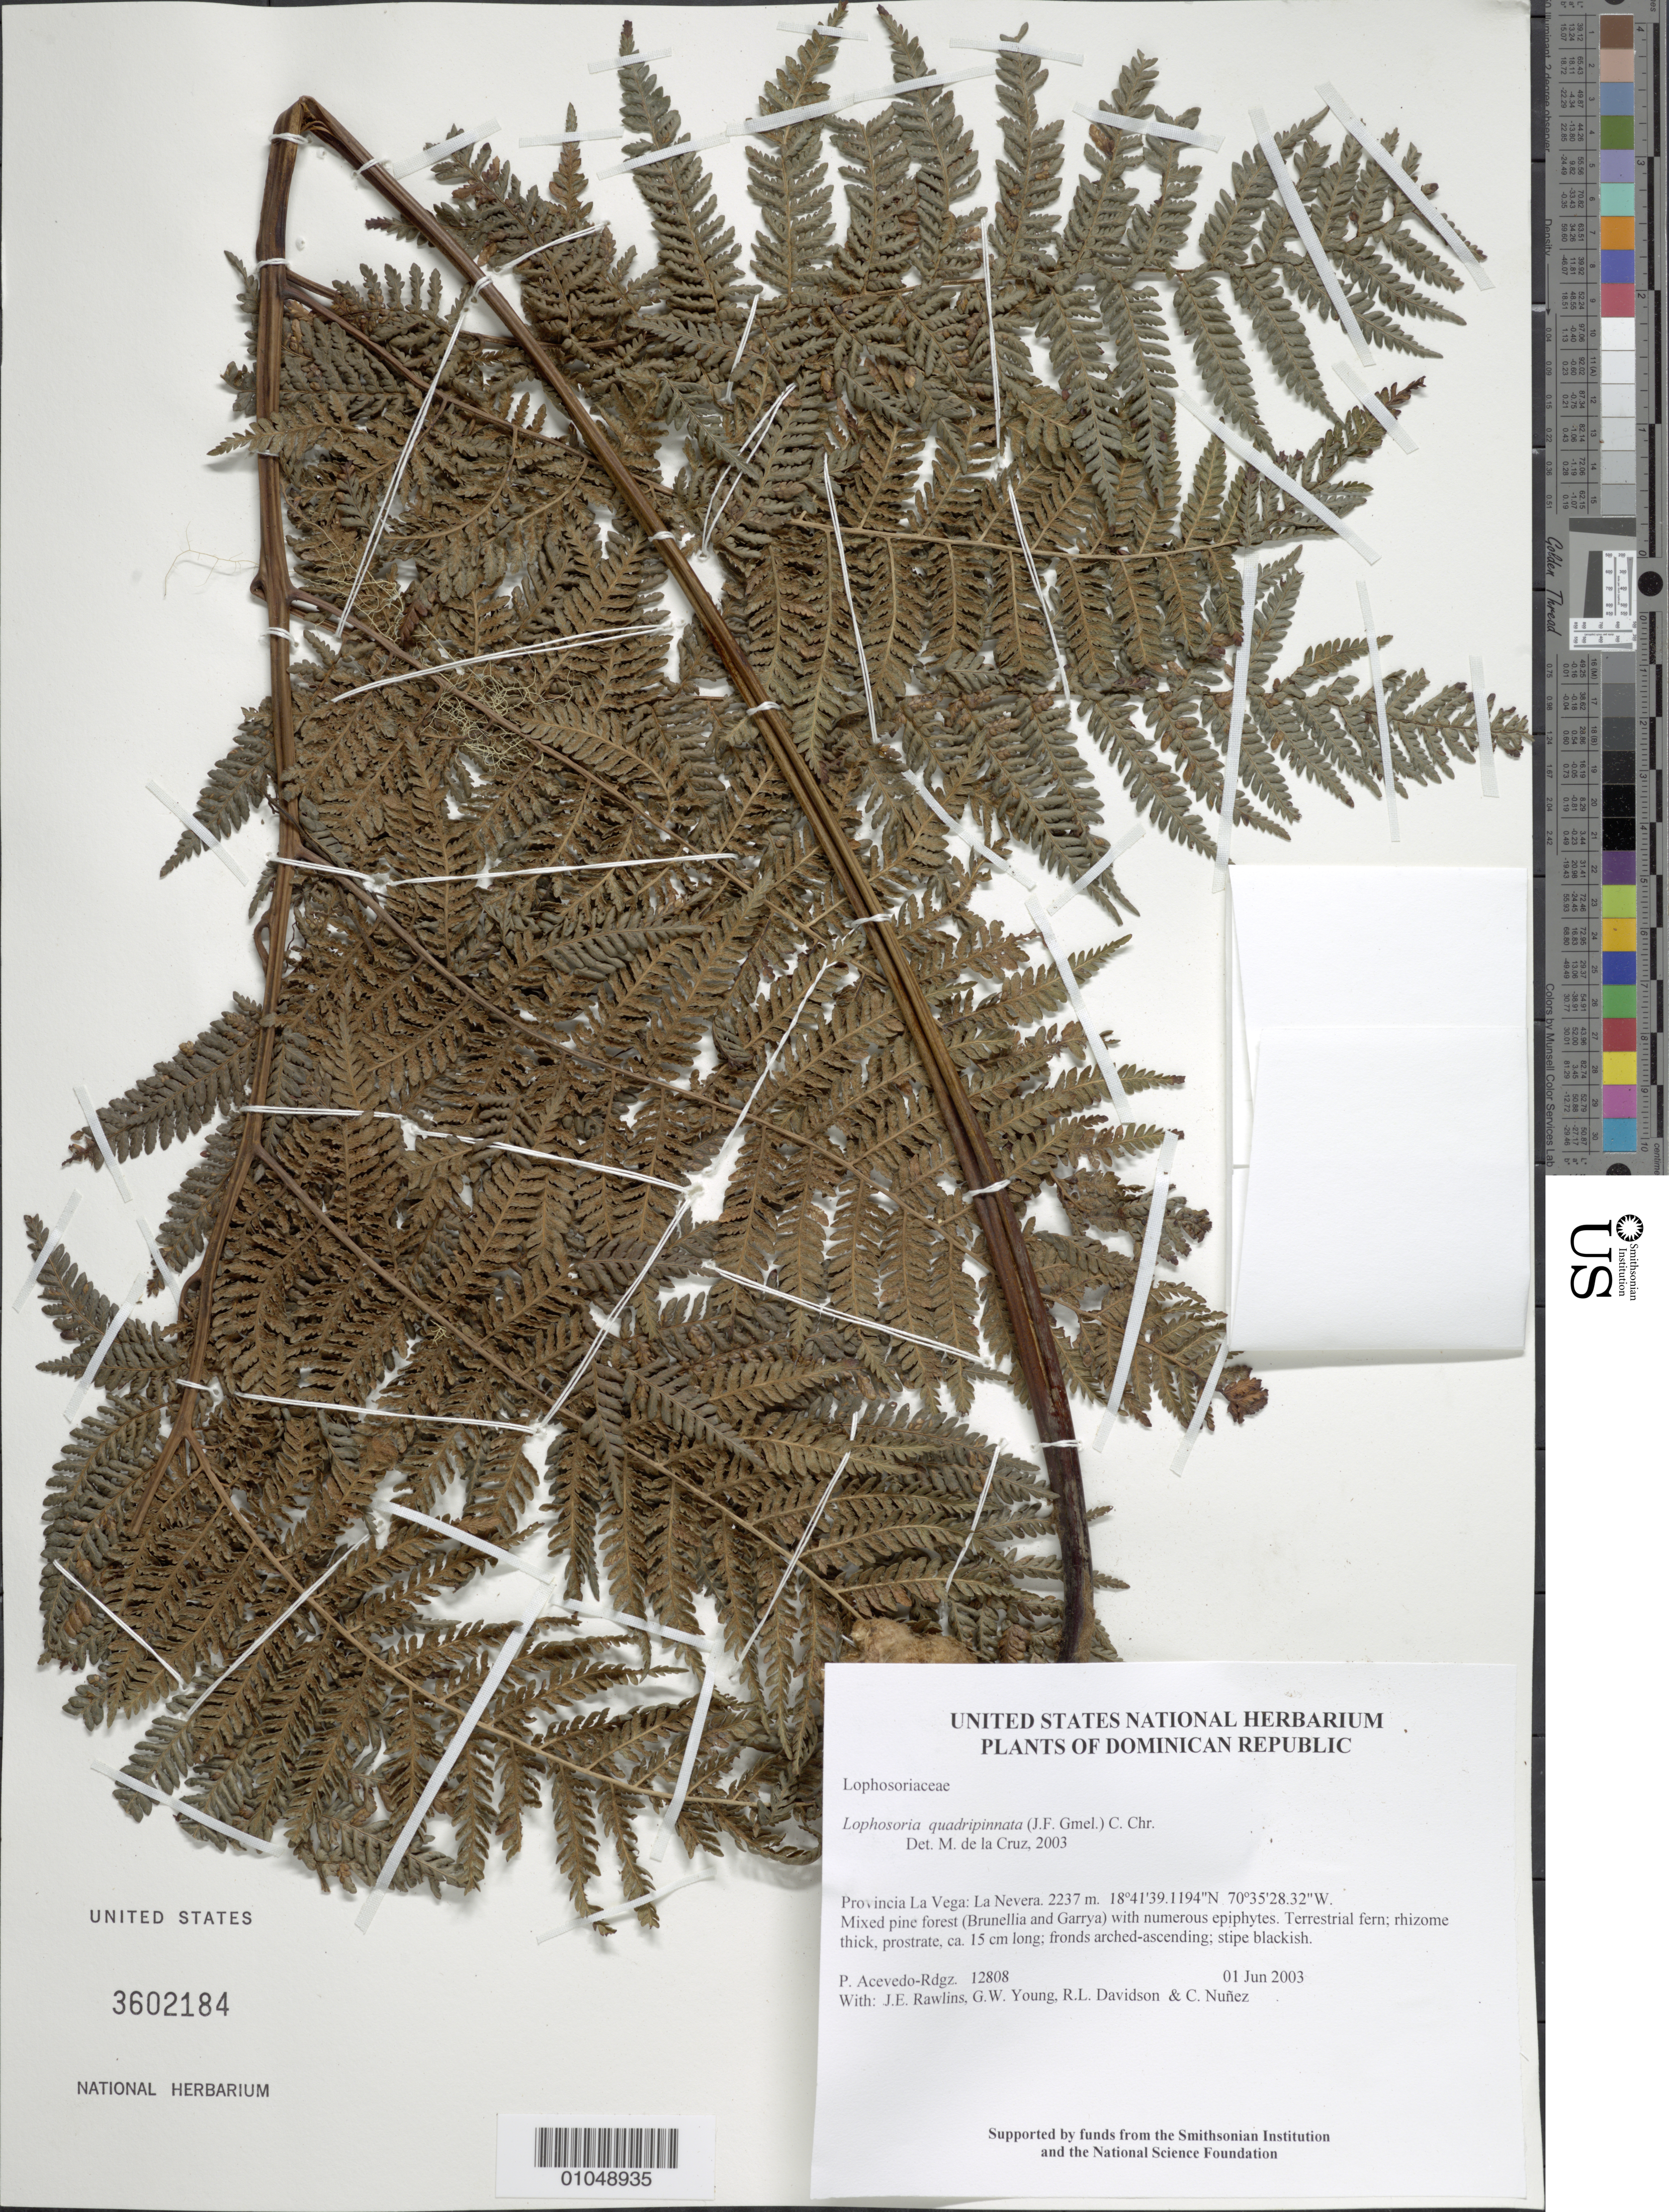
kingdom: Plantae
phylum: Tracheophyta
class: Polypodiopsida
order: Cyatheales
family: Dicksoniaceae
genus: Lophosoria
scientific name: Lophosoria quadripinnata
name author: (J.F. Gmel.) C. Chr.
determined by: de la Cruz, M.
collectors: P. Acevedo-Rodr., J. Rawlins, G. Young, R. Davidson & C. Nunez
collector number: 12808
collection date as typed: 01 Jun 2003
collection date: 2003-06-01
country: Dominican Republic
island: Hispaniola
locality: Provincia La Vega: La Nevera.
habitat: Mixed pine forest (Brunellia and Garrya) with numerous epiphytes.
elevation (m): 2237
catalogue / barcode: US 3602184